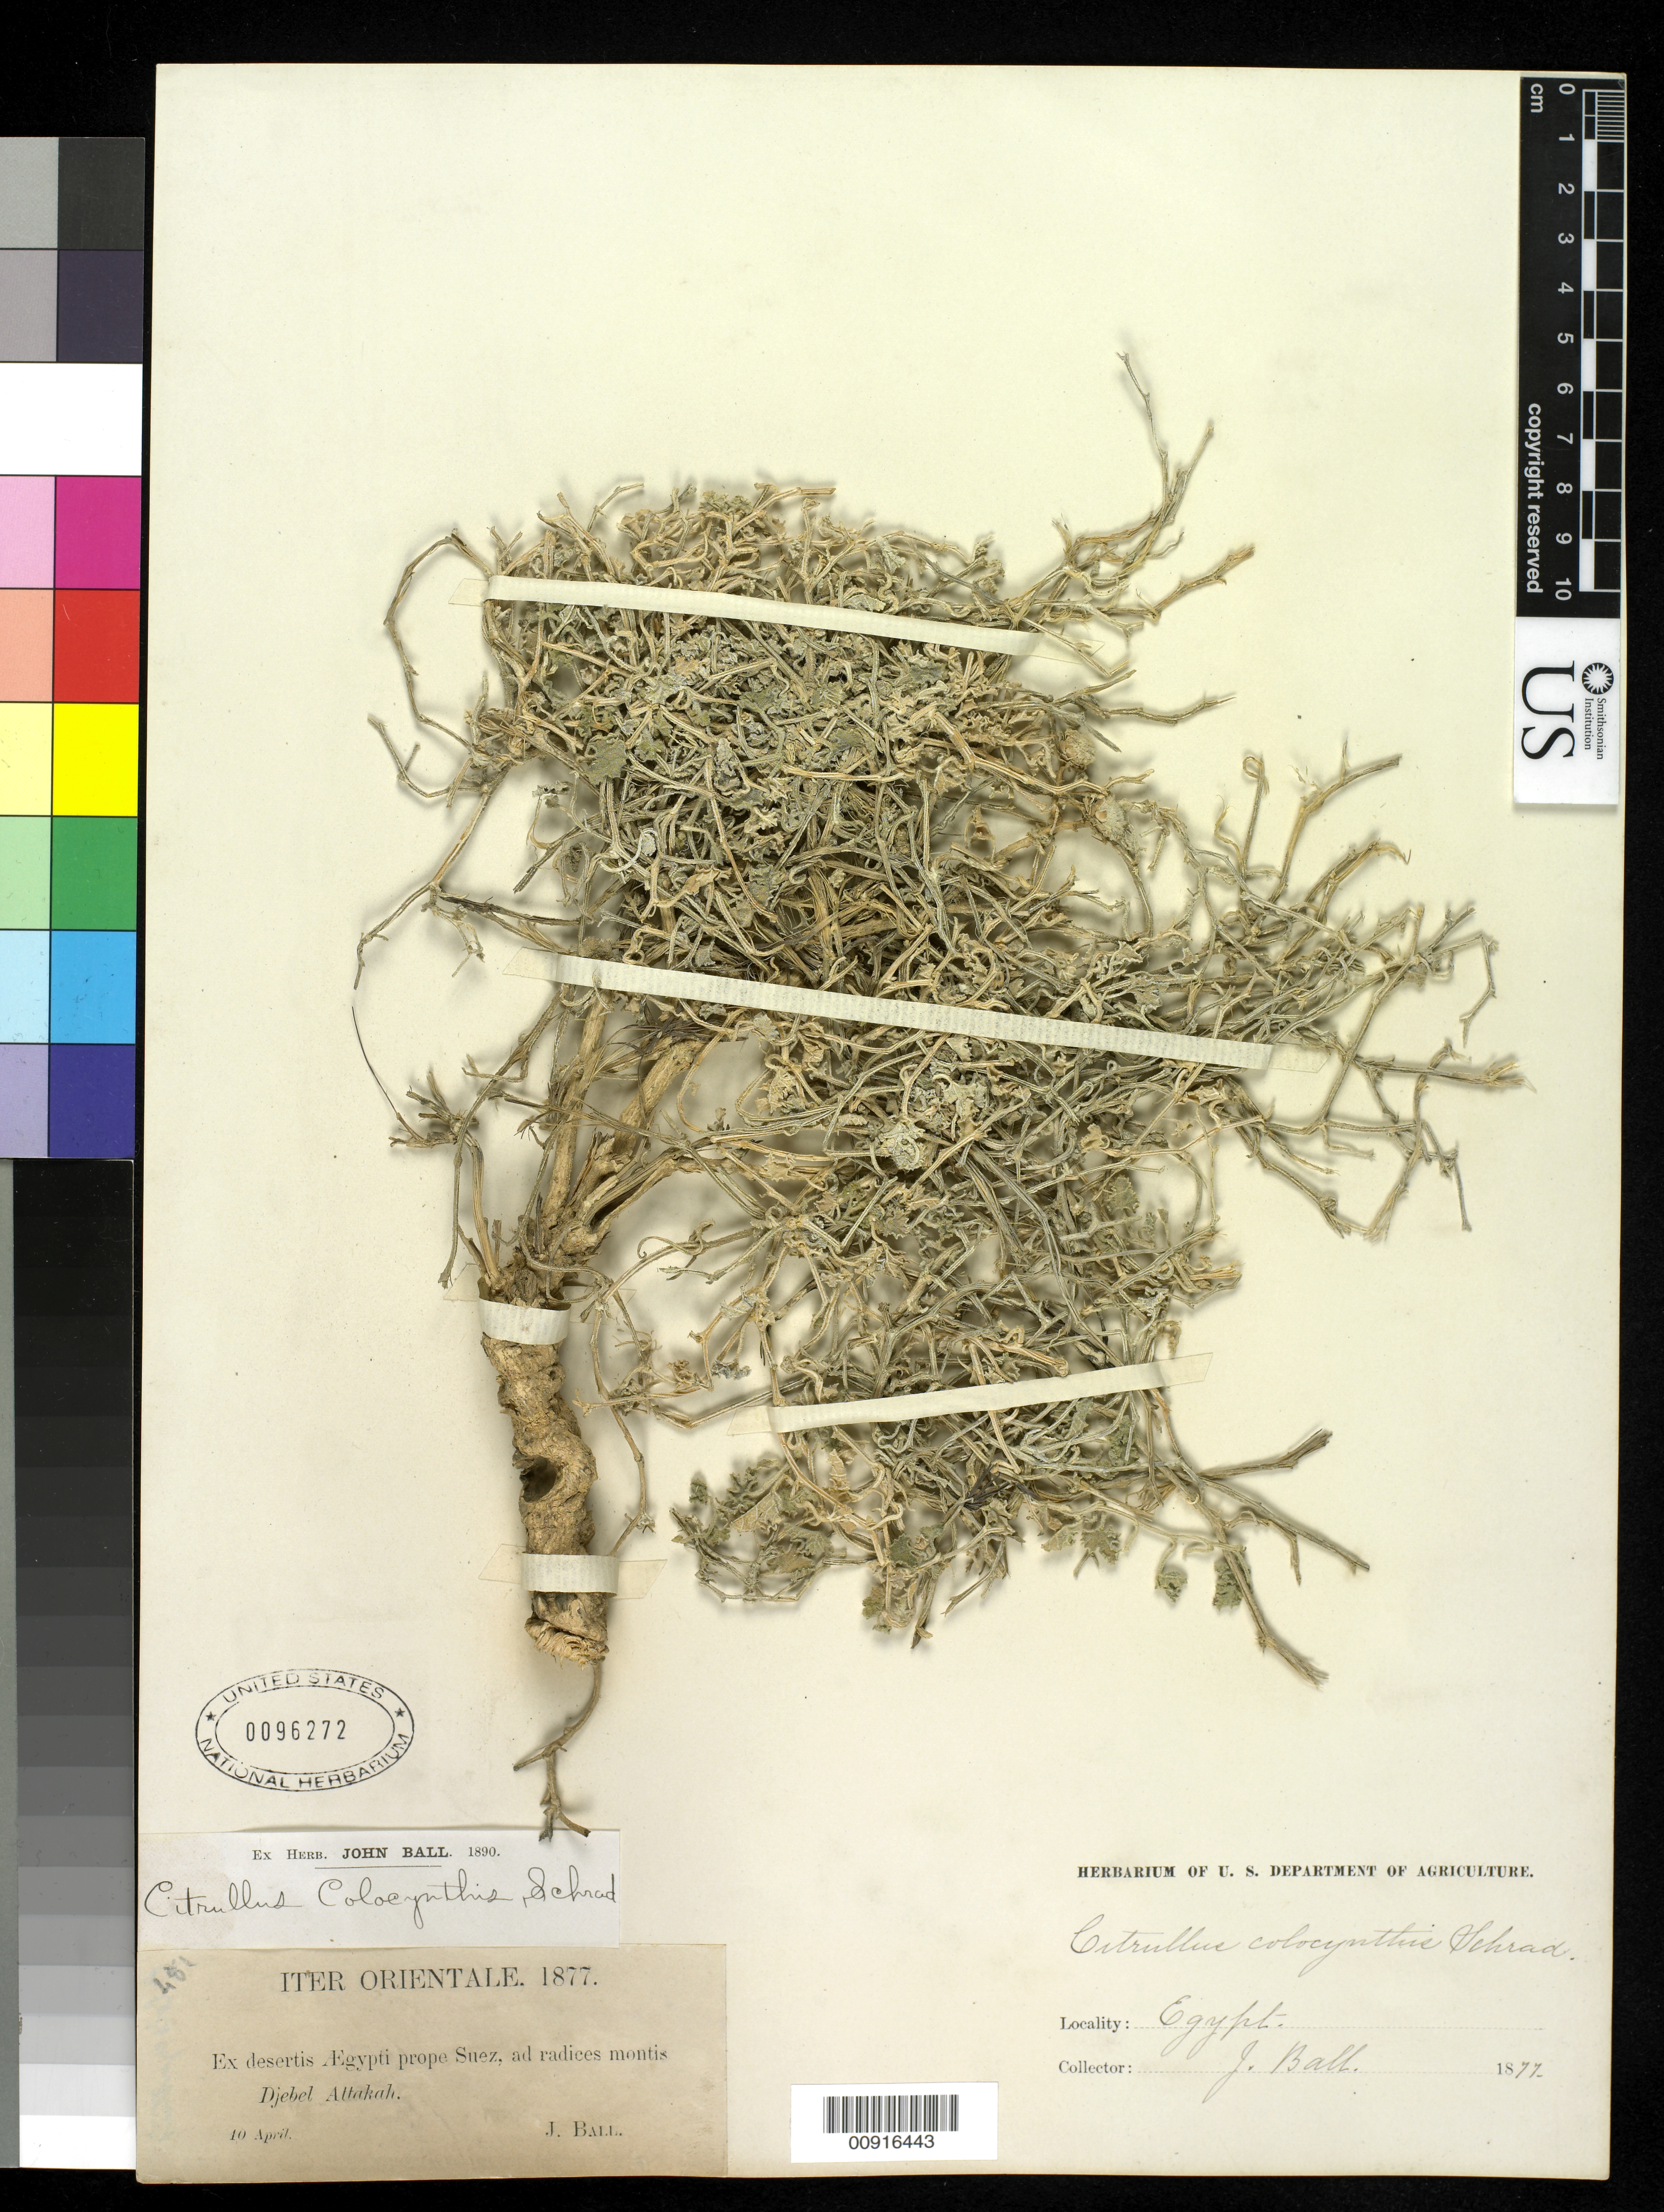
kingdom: Plantae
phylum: Tracheophyta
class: Magnoliopsida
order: Cucurbitales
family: Cucurbitaceae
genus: Citrullus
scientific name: Citrullus vulgaris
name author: Schrad.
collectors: J. Ball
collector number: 481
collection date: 1877-04-10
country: Egypt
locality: Ex deserti Aegpti prope Suez, ad radices montis Djebel Attakah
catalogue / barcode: US 96272